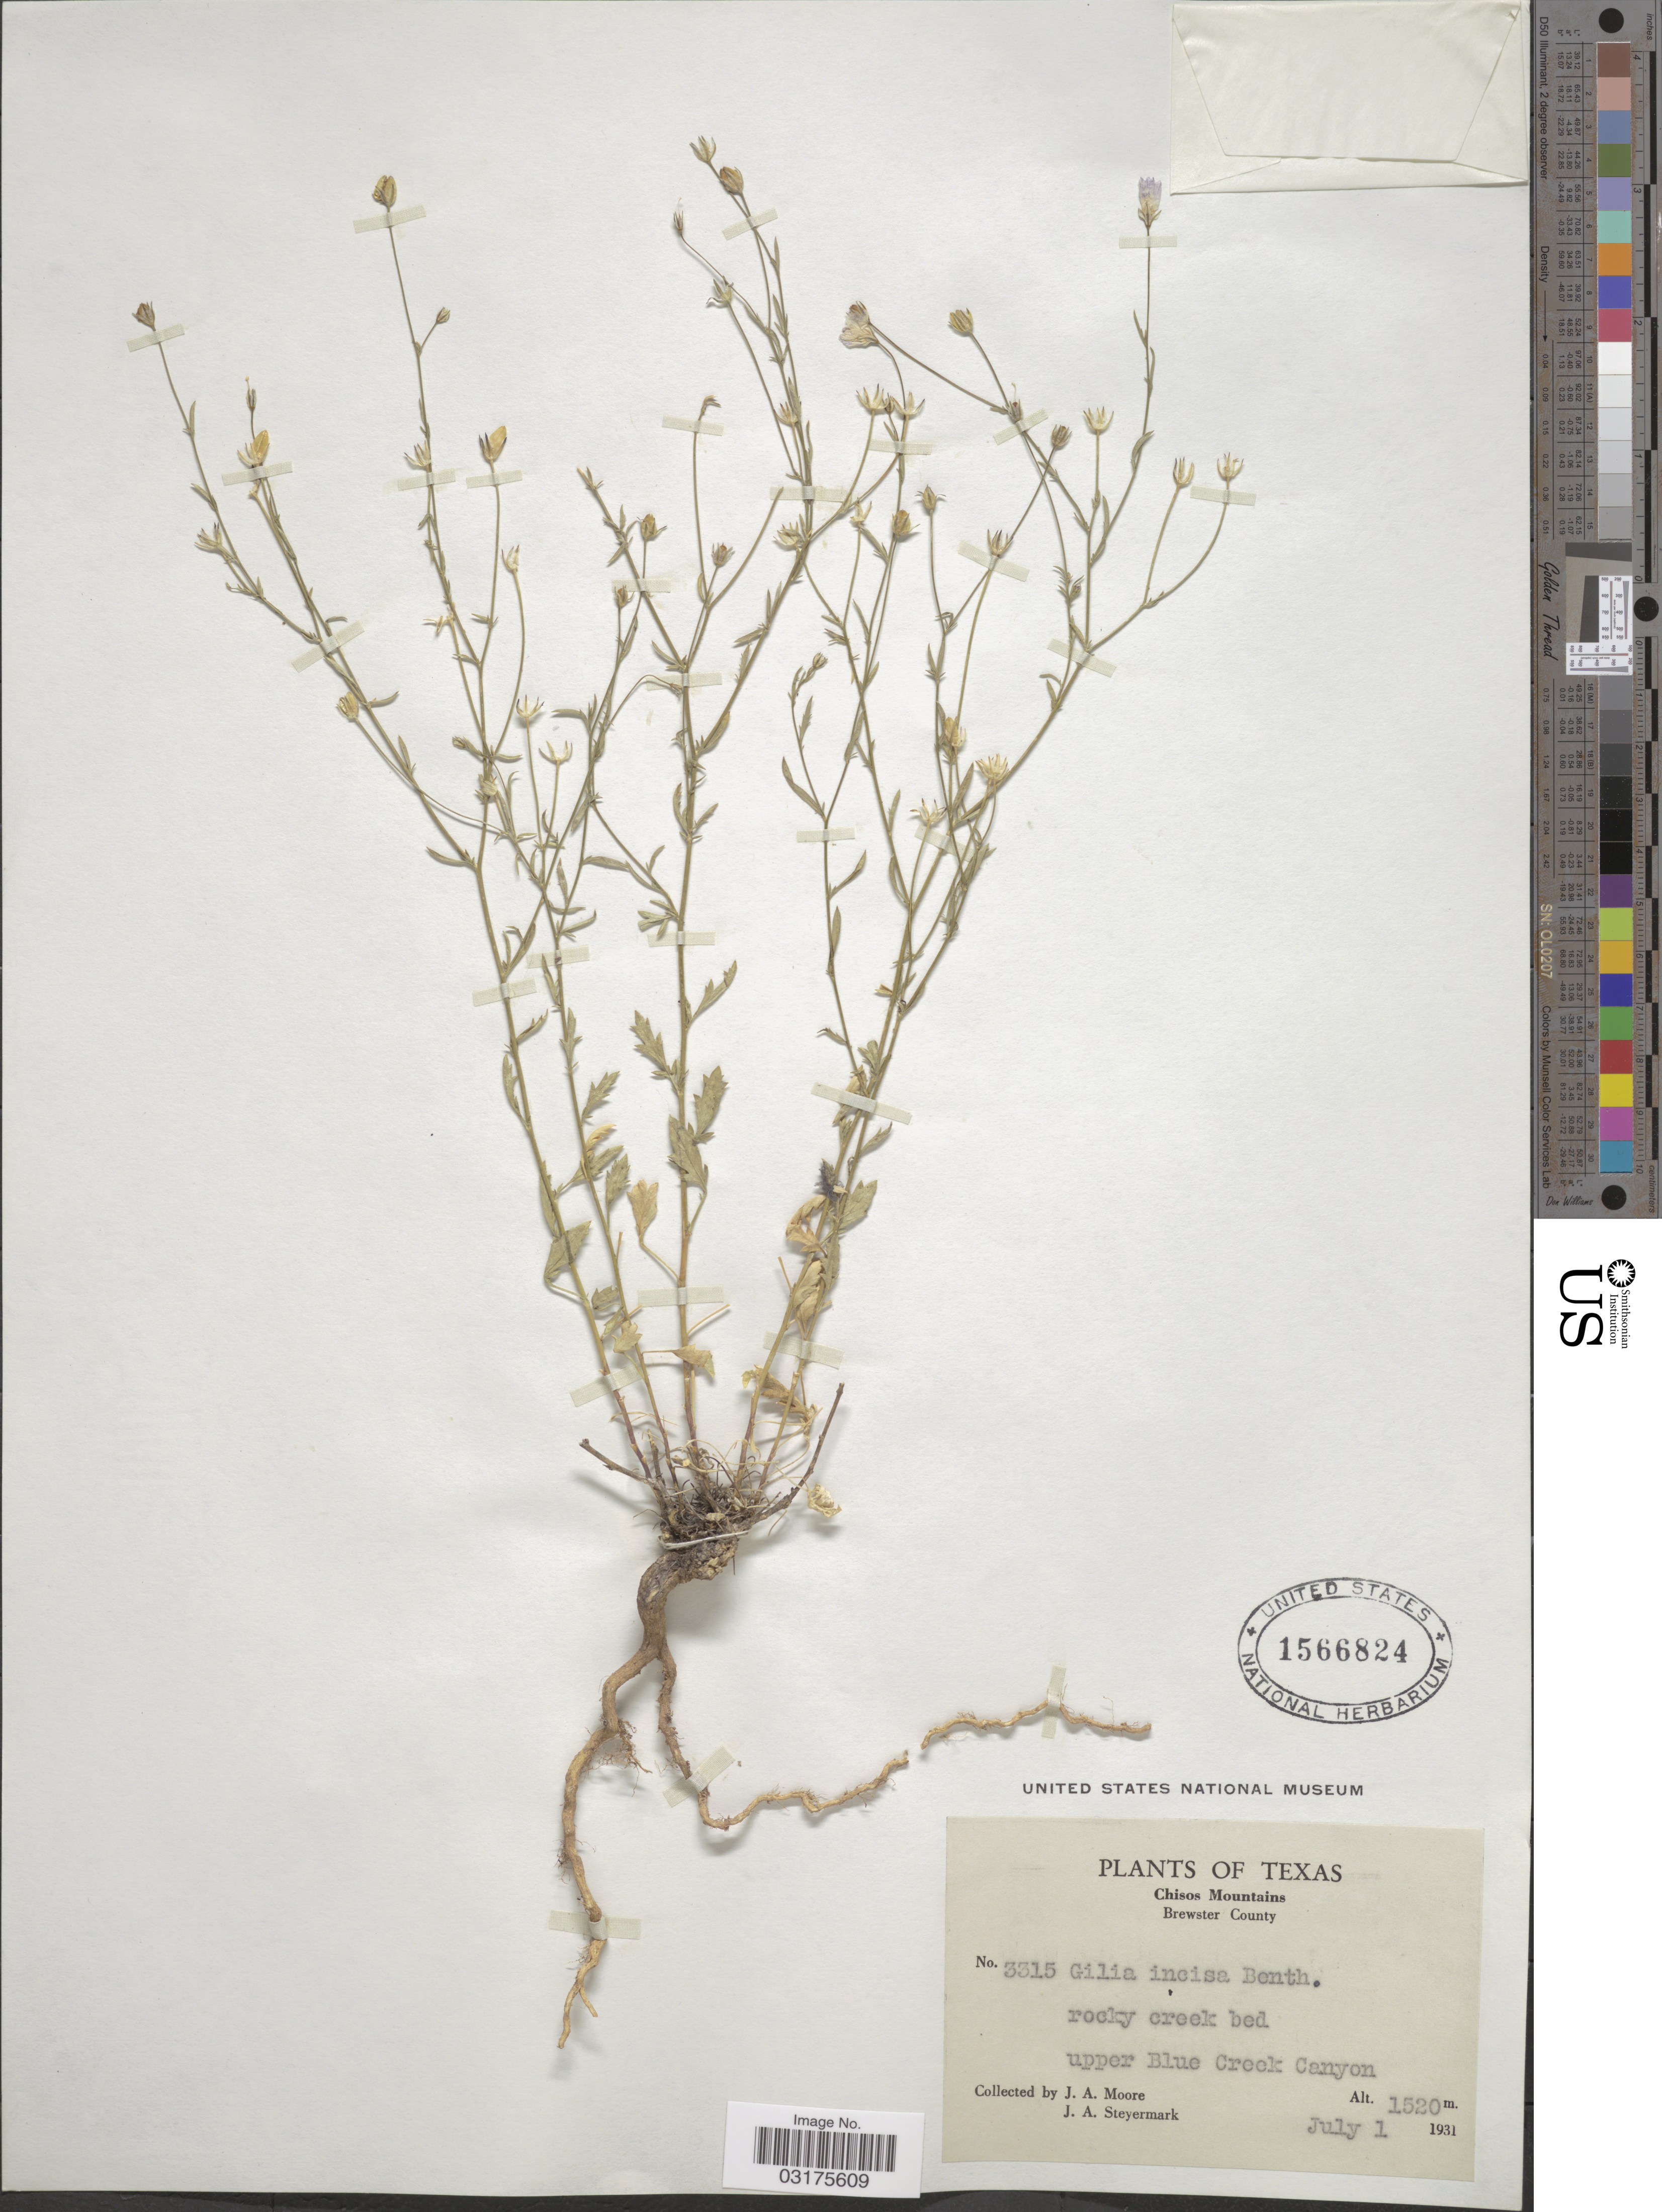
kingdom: Plantae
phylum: Tracheophyta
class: Magnoliopsida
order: Ericales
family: Polemoniaceae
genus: Giliastrum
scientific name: Giliastrum incisum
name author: (Benth.) J.M. Porter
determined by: Strong, Mark T., (BOT), Smithsonian Institution - National Museum of Natural History (UNITED STATES)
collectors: J. A. Moore & J. Steyermark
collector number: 3315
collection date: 1931-07-01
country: United States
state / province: Texas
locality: Chisos Mountains, Brewster County, Rocky creek bed, upper Blue Creek Canyon.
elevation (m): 1520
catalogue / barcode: US 1566824